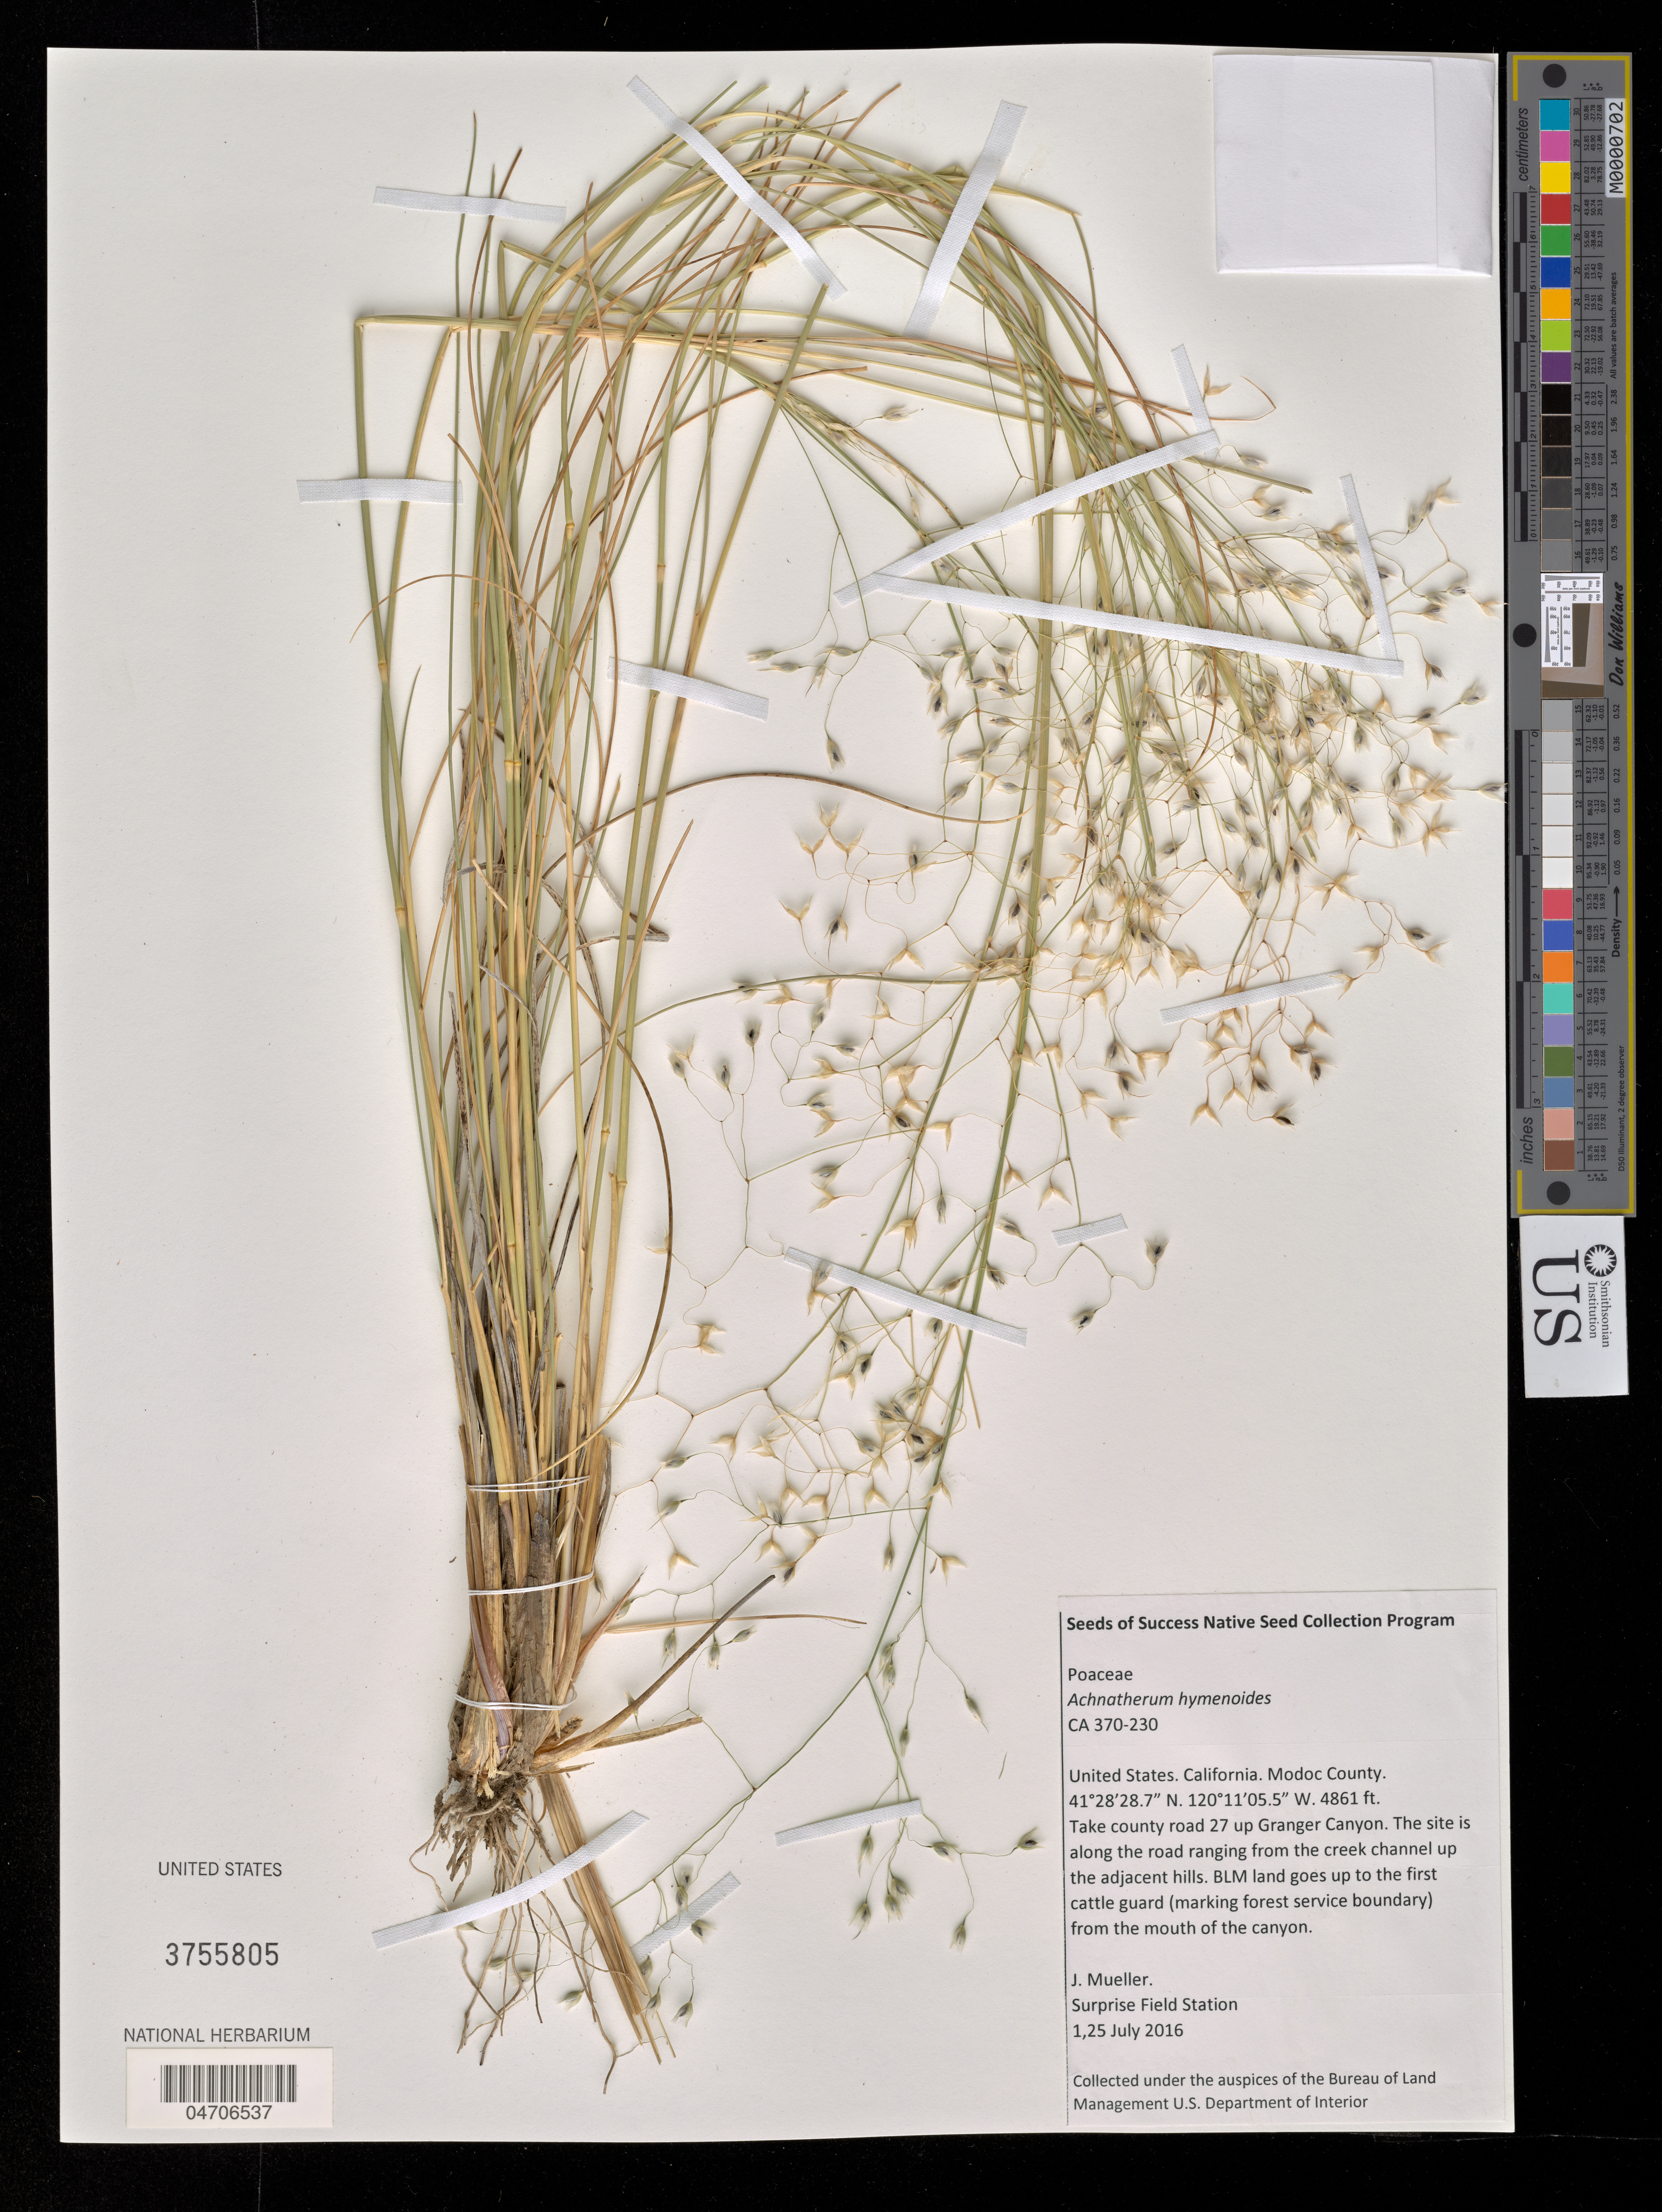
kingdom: Plantae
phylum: Tracheophyta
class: Liliopsida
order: Poales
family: Poaceae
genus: Achnatherum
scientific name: Achnatherum hymenoides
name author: (Roem. & Schult.) Barkworth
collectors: J. Mueller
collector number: CA370-230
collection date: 2016-07-01/2016-07-25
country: United States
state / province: California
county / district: Modoc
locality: Modoc County. Take county road 27 up Granger Canyon. The site is along the road ranging from the creek channel up the adjacent hills. BLM land goes up to the first cattle guard (marking forest service boundary) from the mouth of the canyon.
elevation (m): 1482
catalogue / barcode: US 3755805